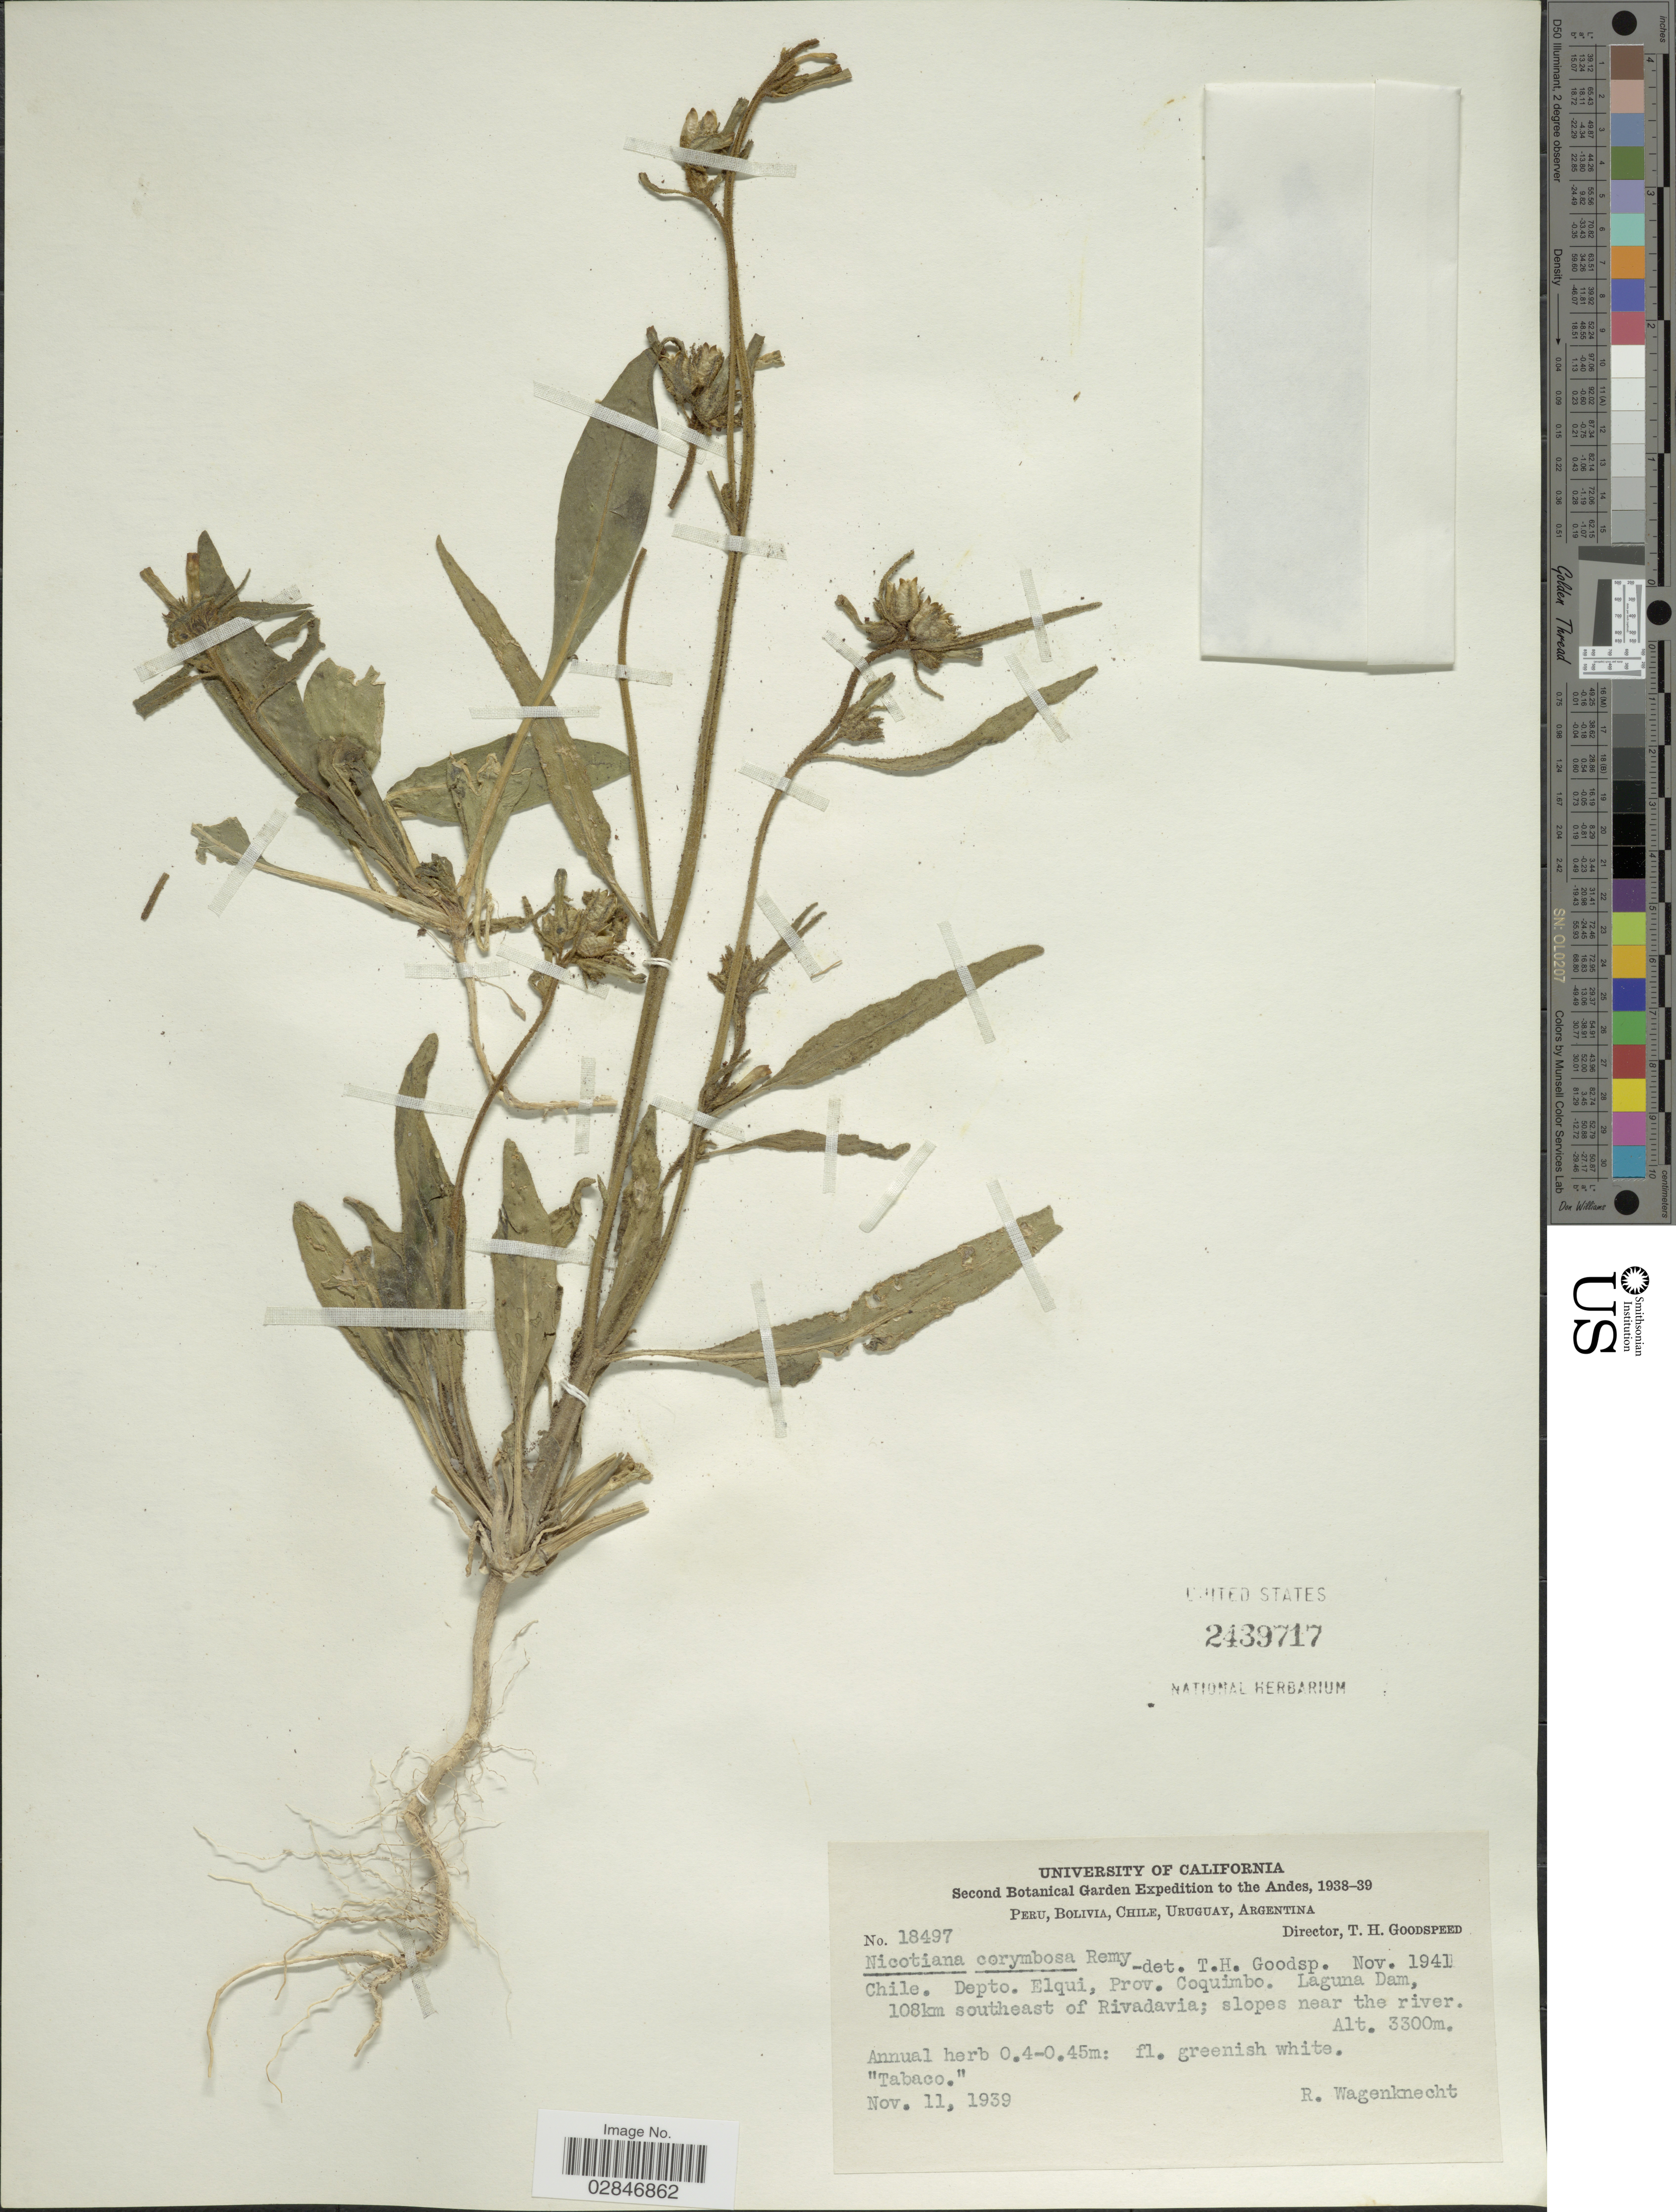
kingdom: Plantae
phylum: Tracheophyta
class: Magnoliopsida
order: Solanales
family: Solanaceae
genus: Nicotiana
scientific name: Nicotiana corymbosa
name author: J. Rémy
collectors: R. Wagenknecht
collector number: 18497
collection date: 1939-11-11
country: Chile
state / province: Coquimbo (IV)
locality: The Andes, Depto. Elqui, Prov. Coquimbo. Laguna Dam, 108km southeast of Rivadavia; slopes near the river.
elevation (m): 3300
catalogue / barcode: US 2439717